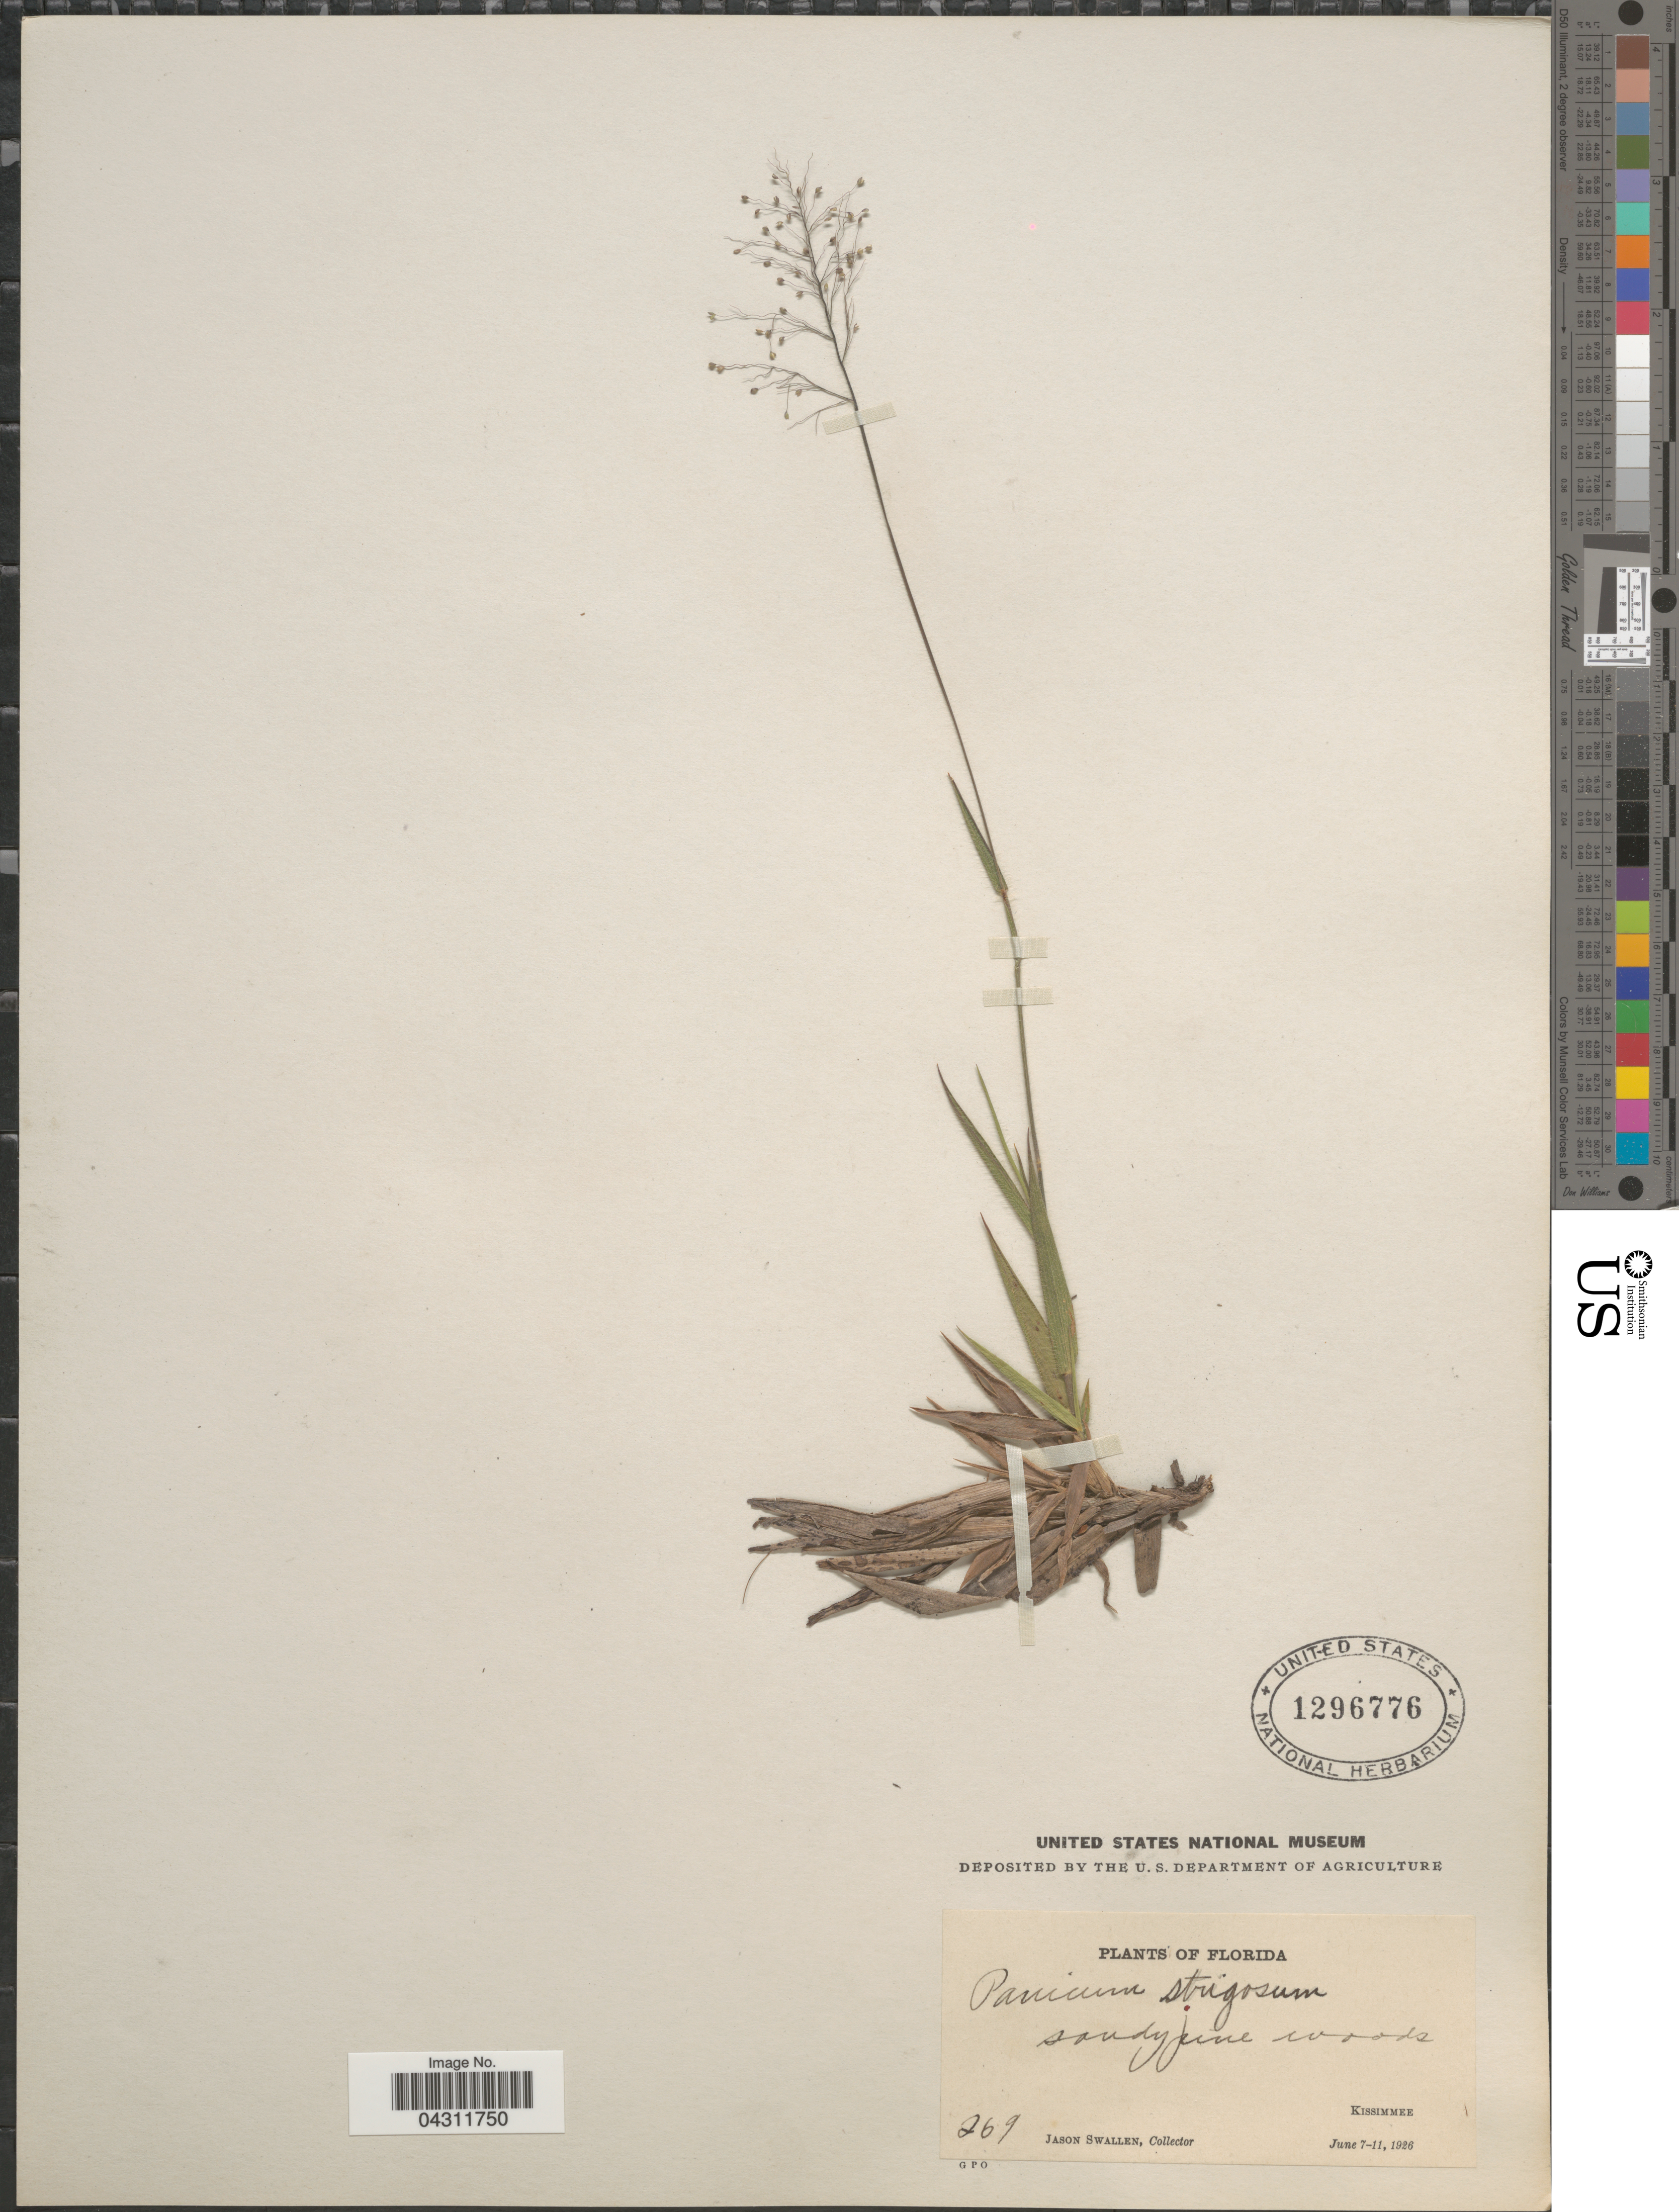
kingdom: Plantae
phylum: Tracheophyta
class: Liliopsida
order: Poales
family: Poaceae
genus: Dichanthelium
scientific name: Dichanthelium strigosum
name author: (Muhl. ex Elliott) Freckmann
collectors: J. R. Swallen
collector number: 269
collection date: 1926-06-07/1926-06-11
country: United States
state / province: Florida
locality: Sandy pine woods. Kissimmee.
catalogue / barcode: US 1296776